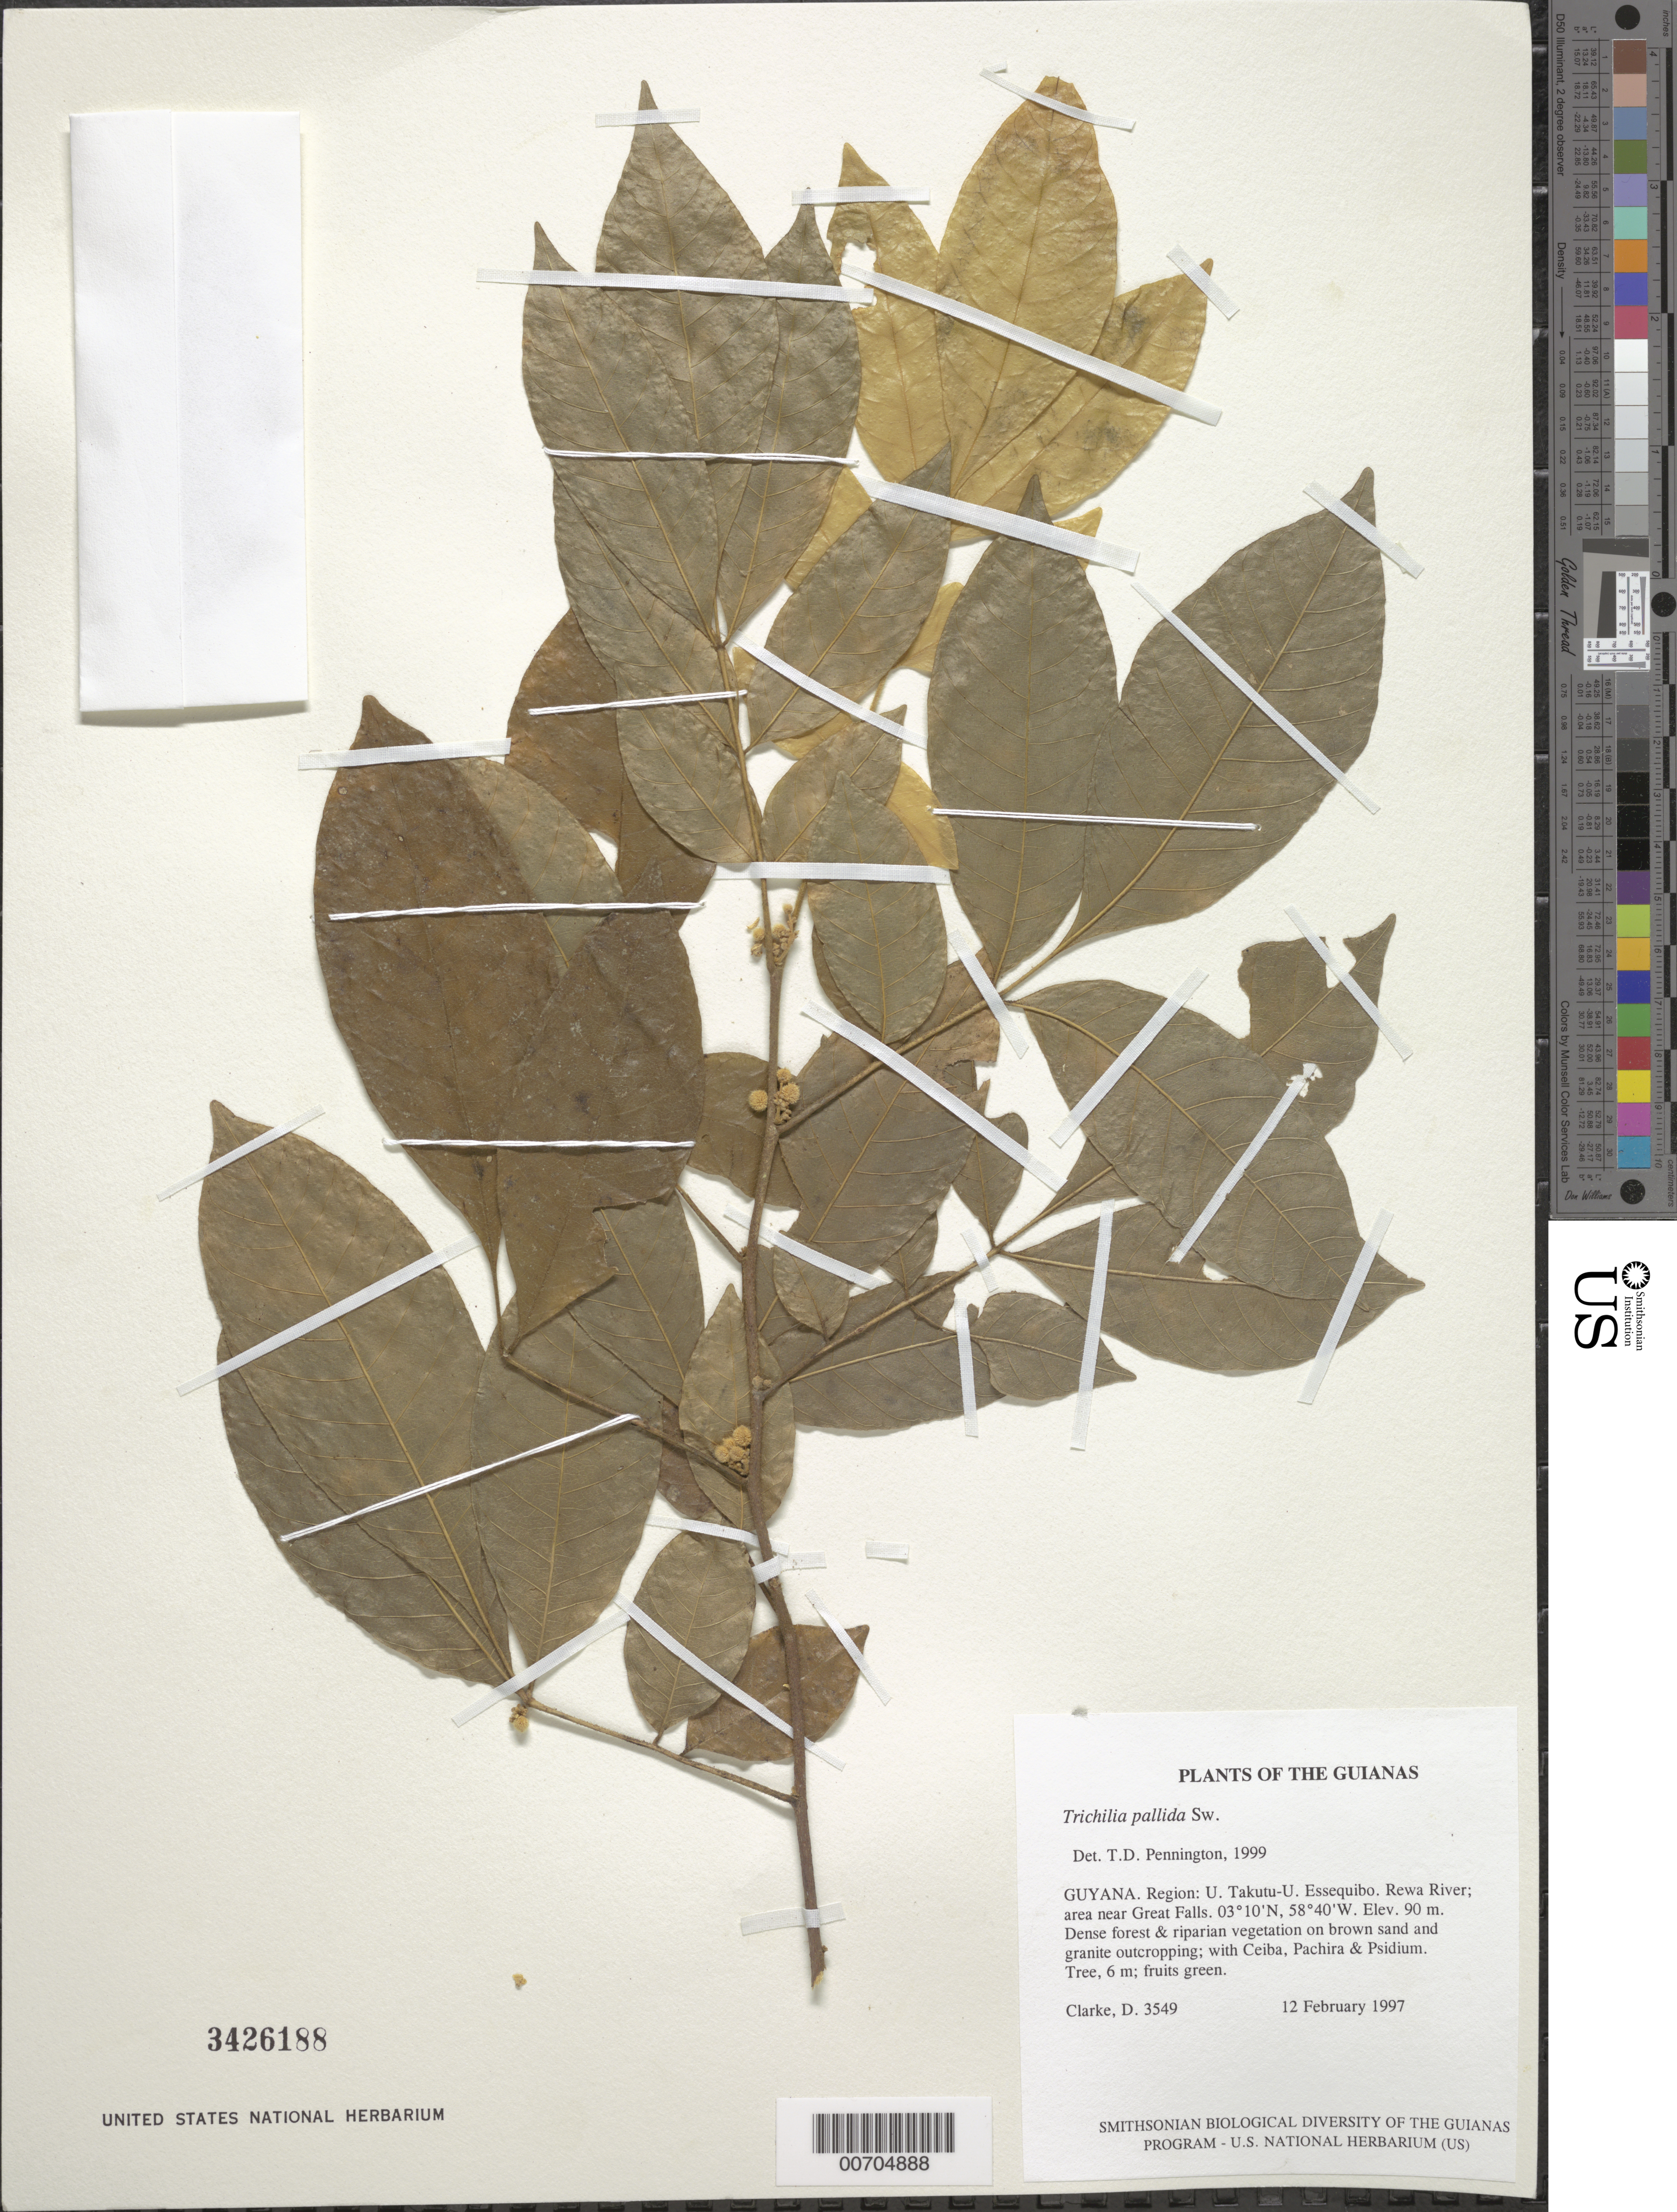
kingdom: Plantae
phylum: Tracheophyta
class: Magnoliopsida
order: Sapindales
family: Meliaceae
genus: Trichilia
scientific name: Trichilia pallida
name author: Sw.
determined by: Pennington, T. D., (K)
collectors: H. D. Clarke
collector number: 3549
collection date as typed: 12 February 1997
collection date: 1997-02-12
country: Guyana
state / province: U. Takutu-U. Essequibo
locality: Rewa River; area near Great Falls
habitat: Dense forest & riparian vegetation on brown sand and granite outcropping; with Ceiba, Pachira & Psidium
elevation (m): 90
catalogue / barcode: US 3426188